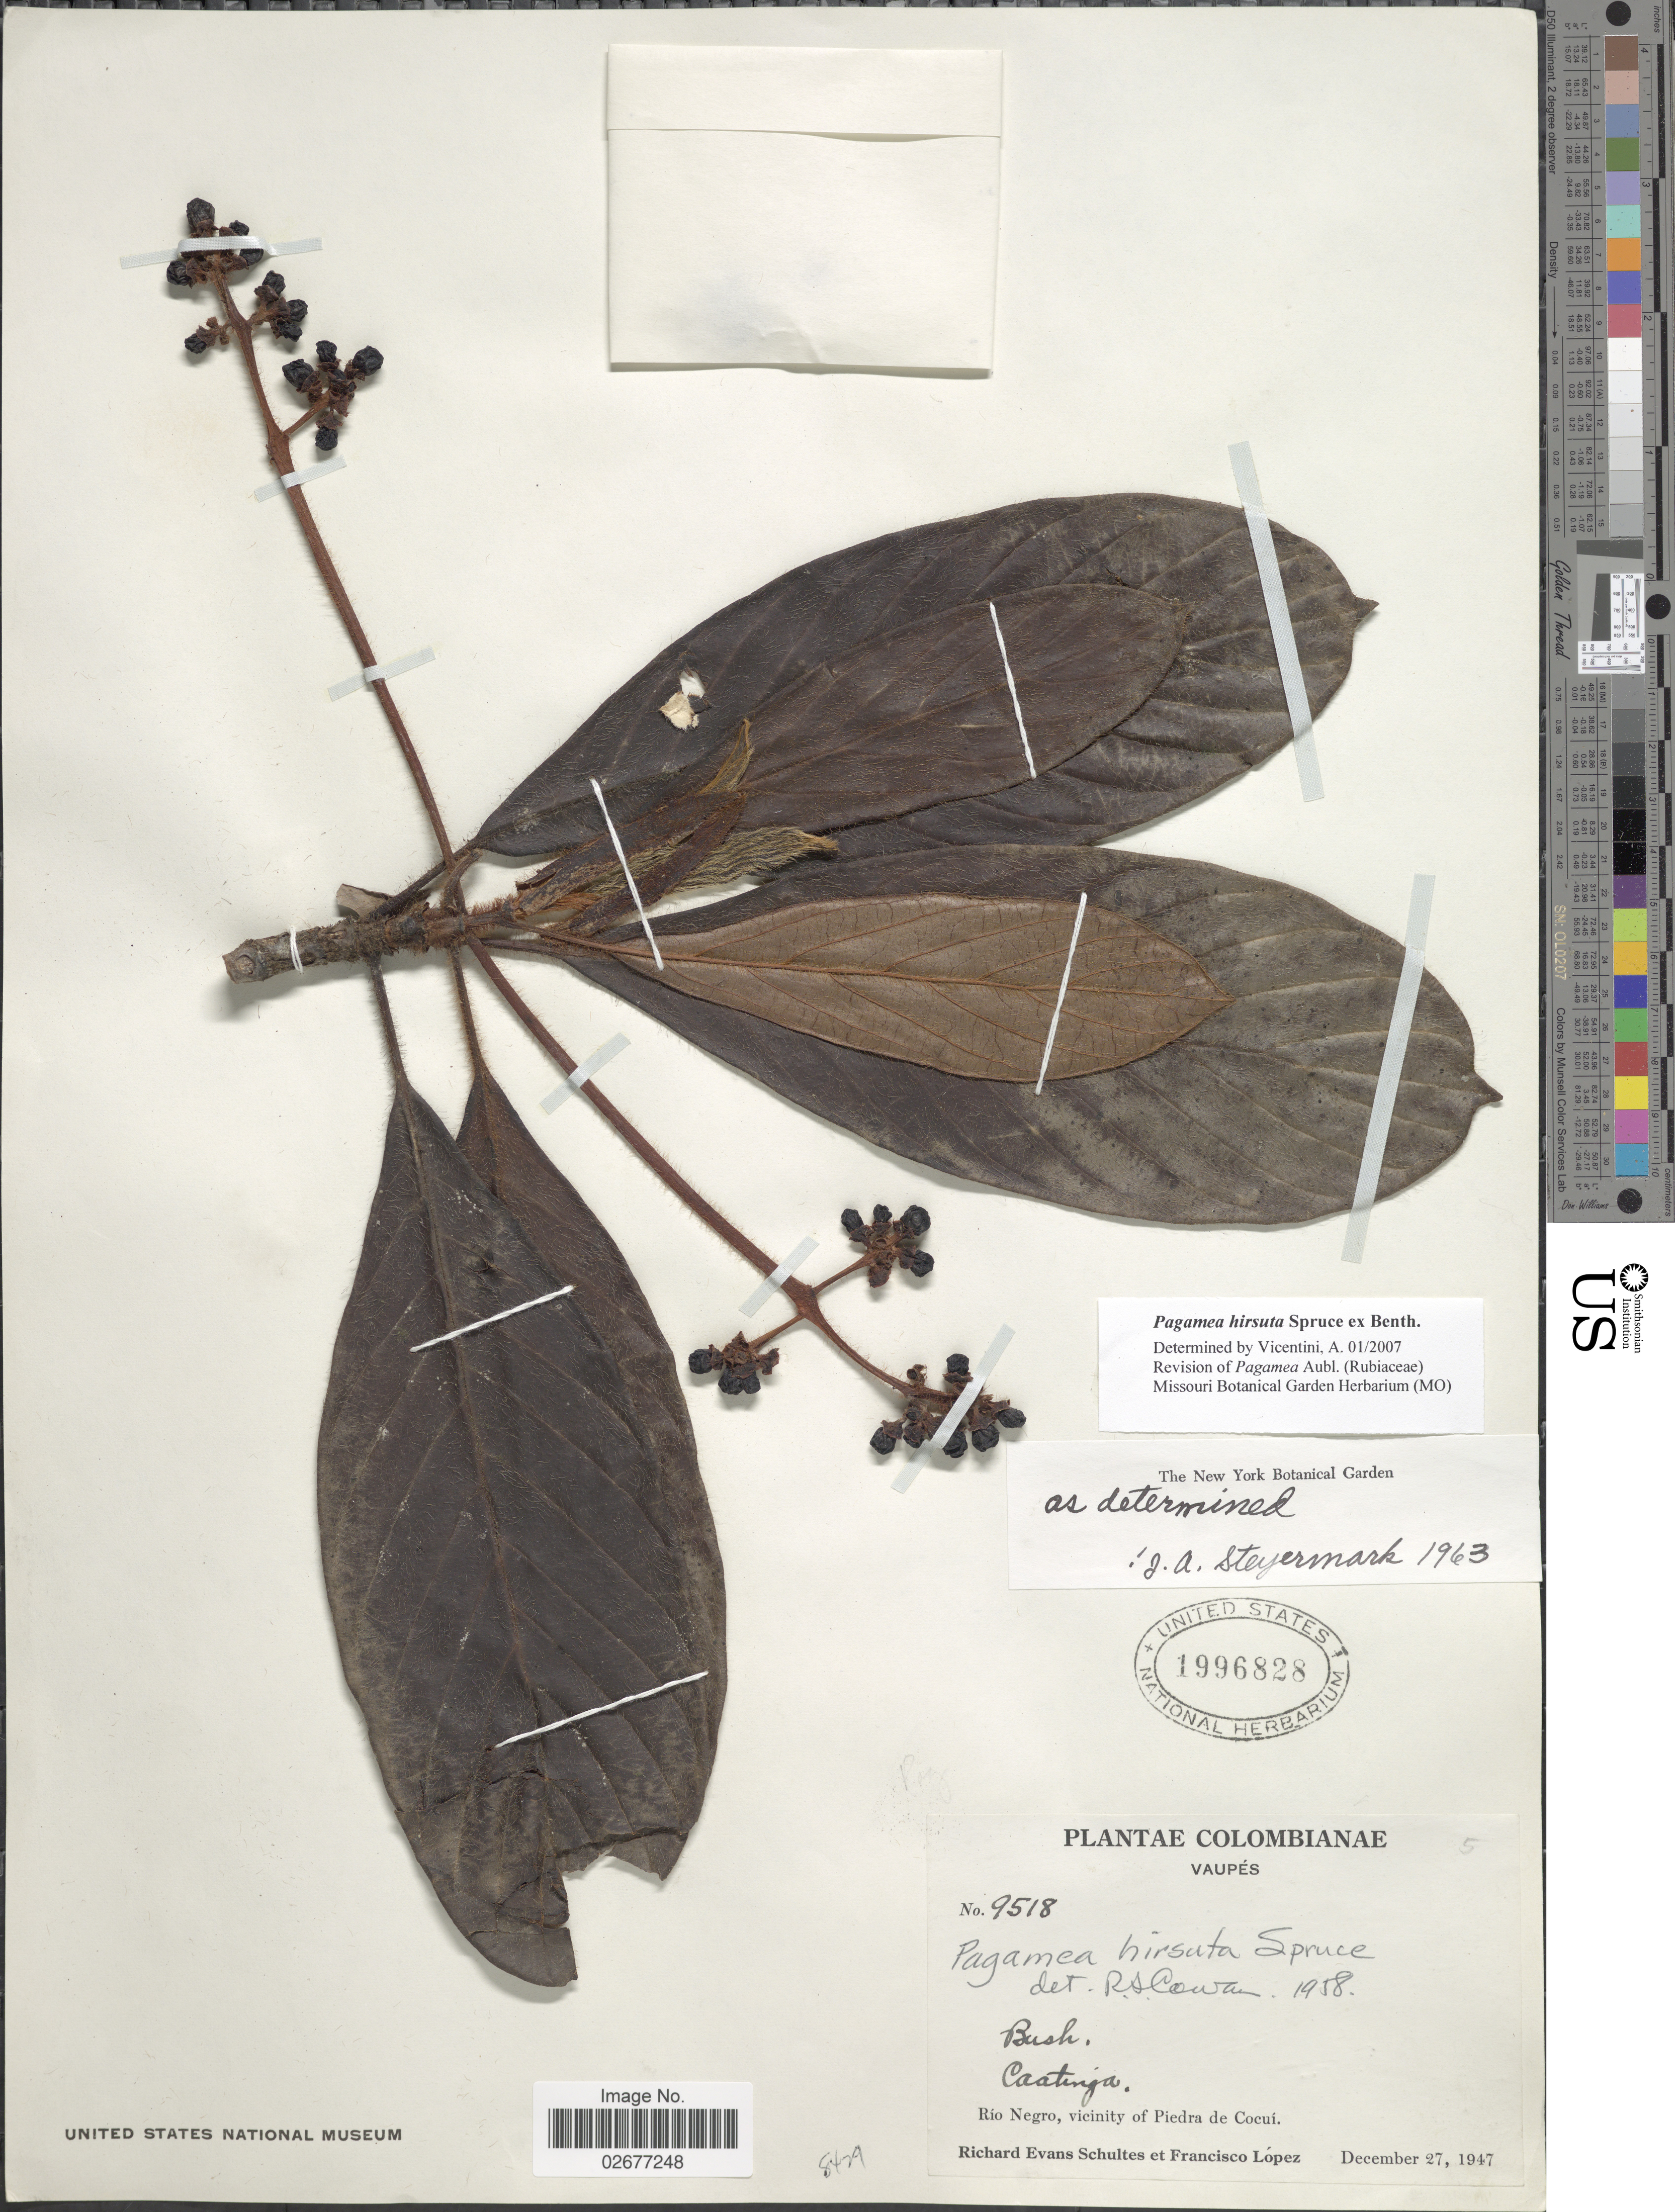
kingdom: Plantae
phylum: Tracheophyta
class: Magnoliopsida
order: Gentianales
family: Rubiaceae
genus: Pagamea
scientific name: Pagamea hirsuta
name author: Spruce ex Benth.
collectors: R. E. Schultes & F. Lopéz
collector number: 9518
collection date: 1947-12-27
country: Colombia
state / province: Vaupés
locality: Caatinga, Rio Negro, vicinity of Piedra de Cocui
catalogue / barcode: US 1996828